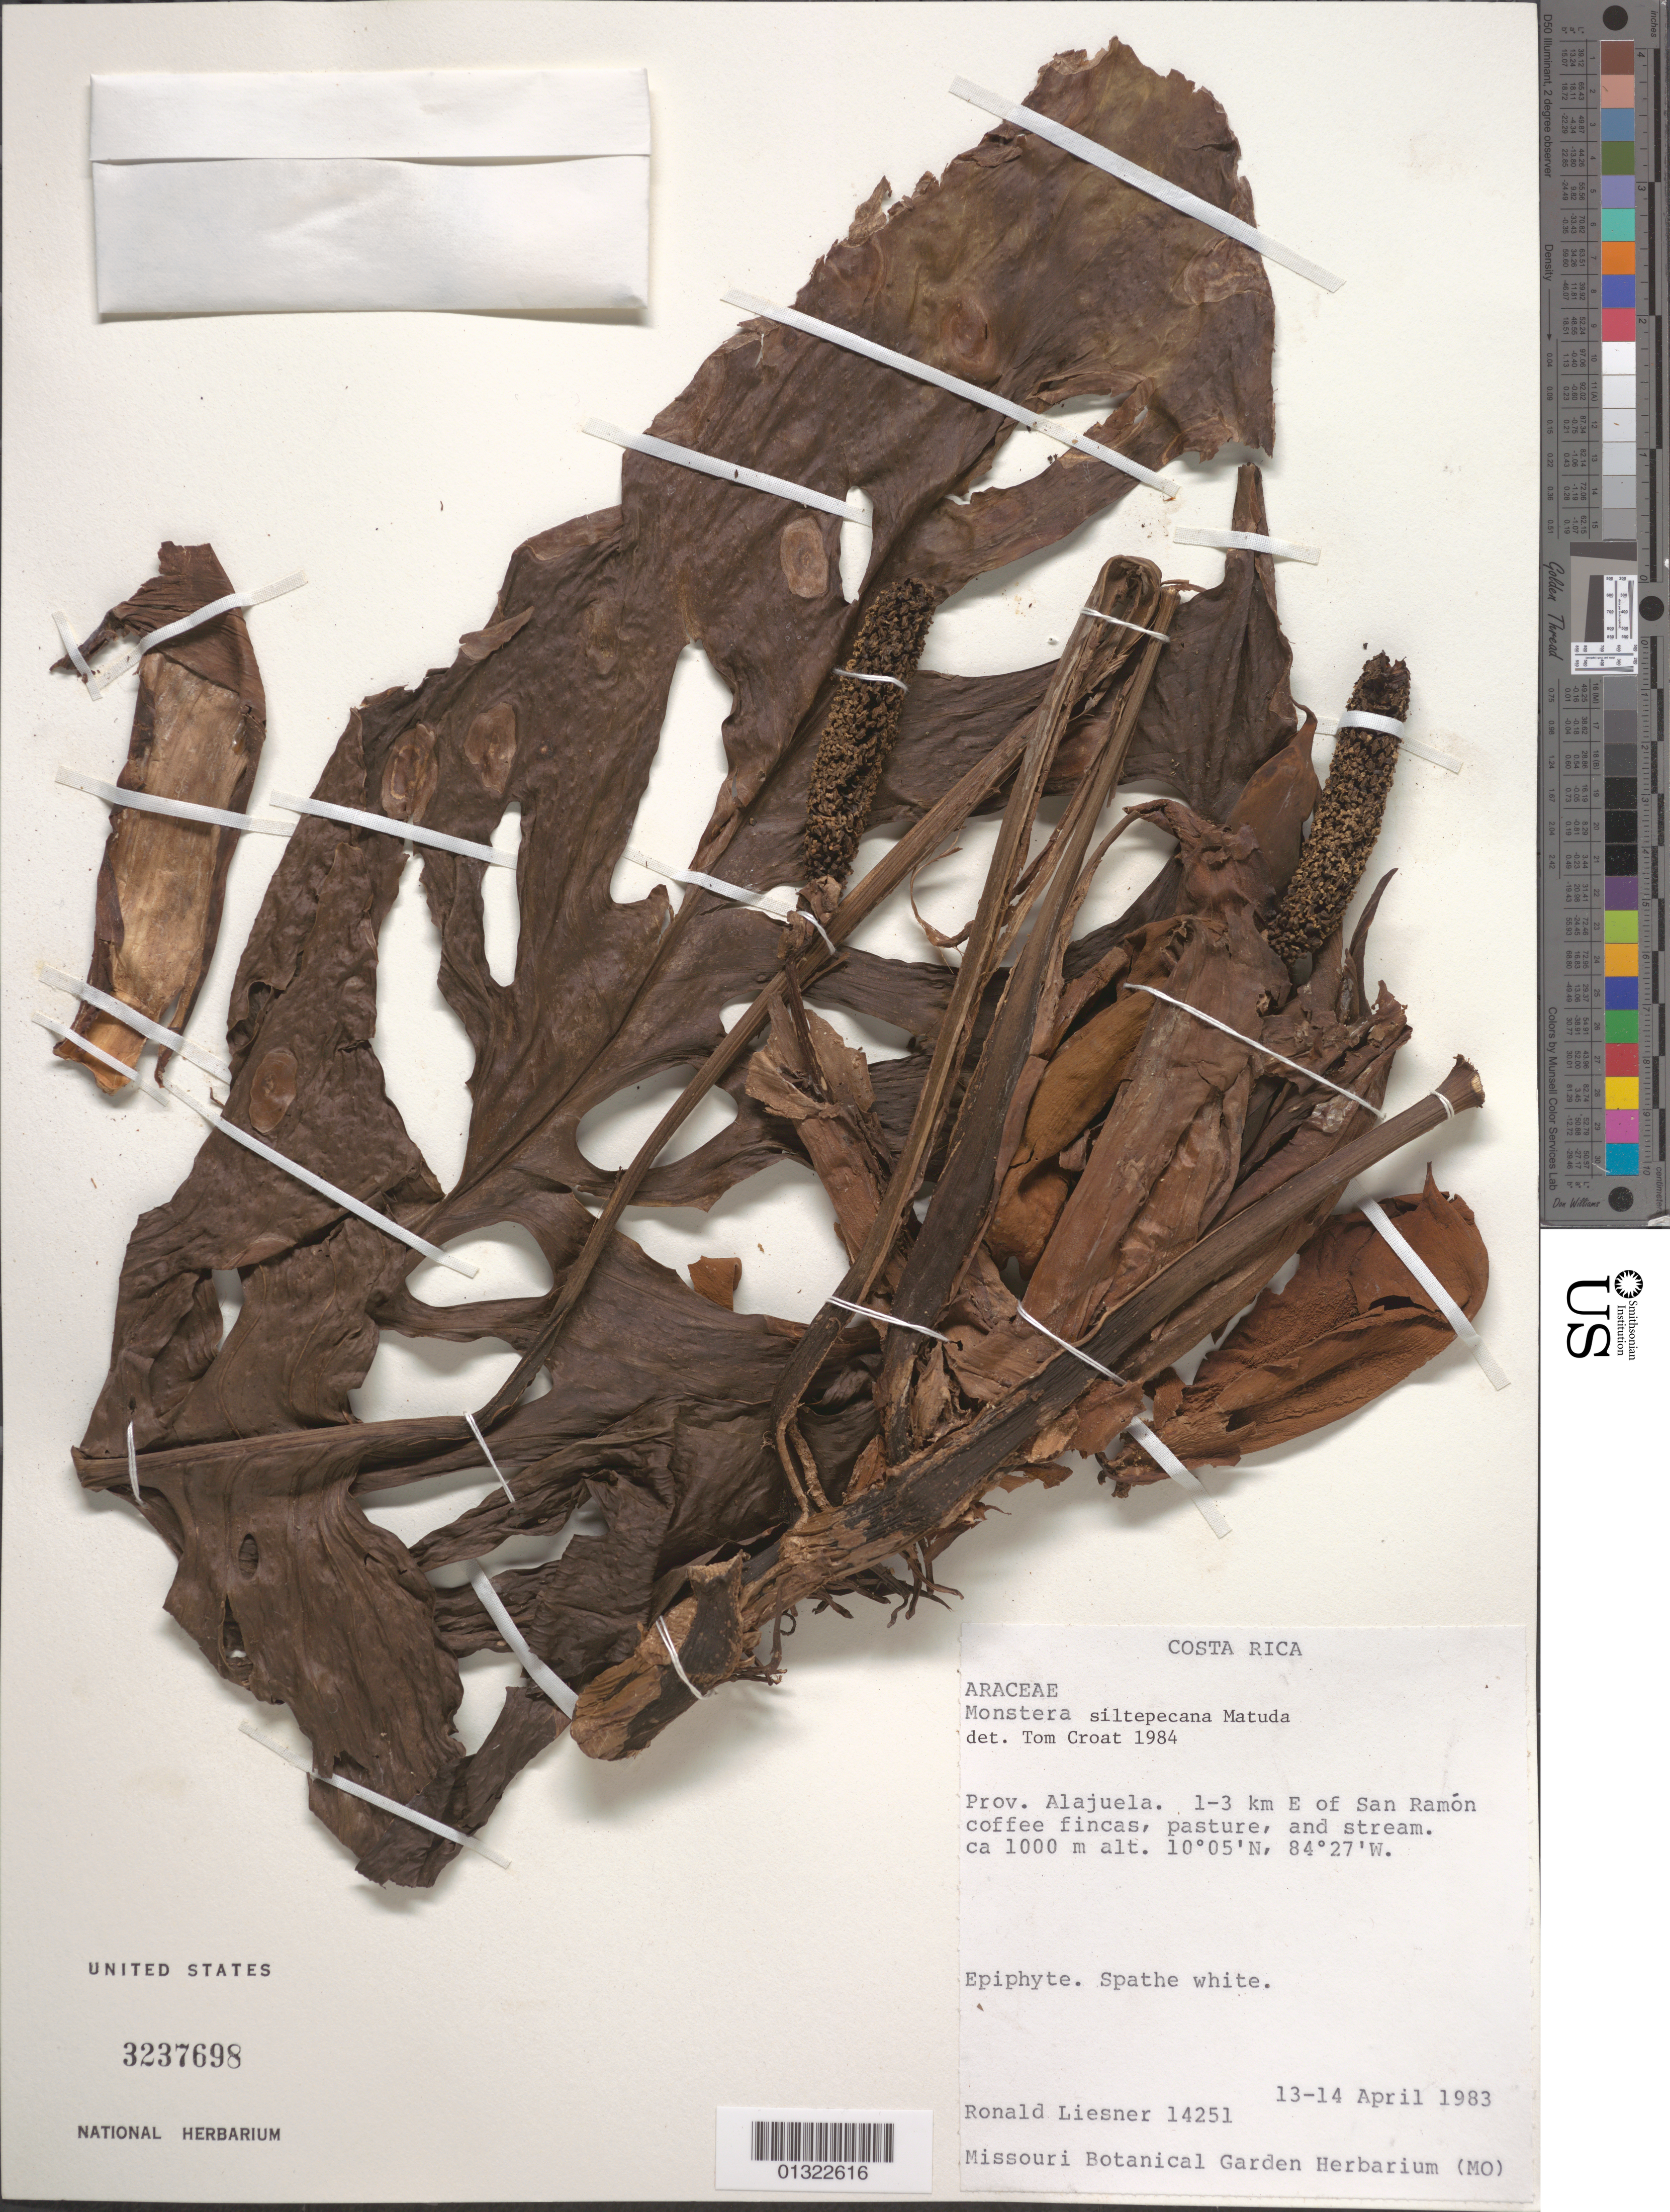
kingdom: Plantae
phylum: Tracheophyta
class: Liliopsida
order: Alismatales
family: Araceae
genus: Monstera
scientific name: Monstera siltepecana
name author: Matuda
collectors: R. L. Liesner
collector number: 14251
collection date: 1983-04-13/1983-04-14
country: Costa Rica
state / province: Alajuela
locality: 1-3 km E of San Ramón coffee fincas, pasture, and stream.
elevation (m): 1000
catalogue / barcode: US 3237698